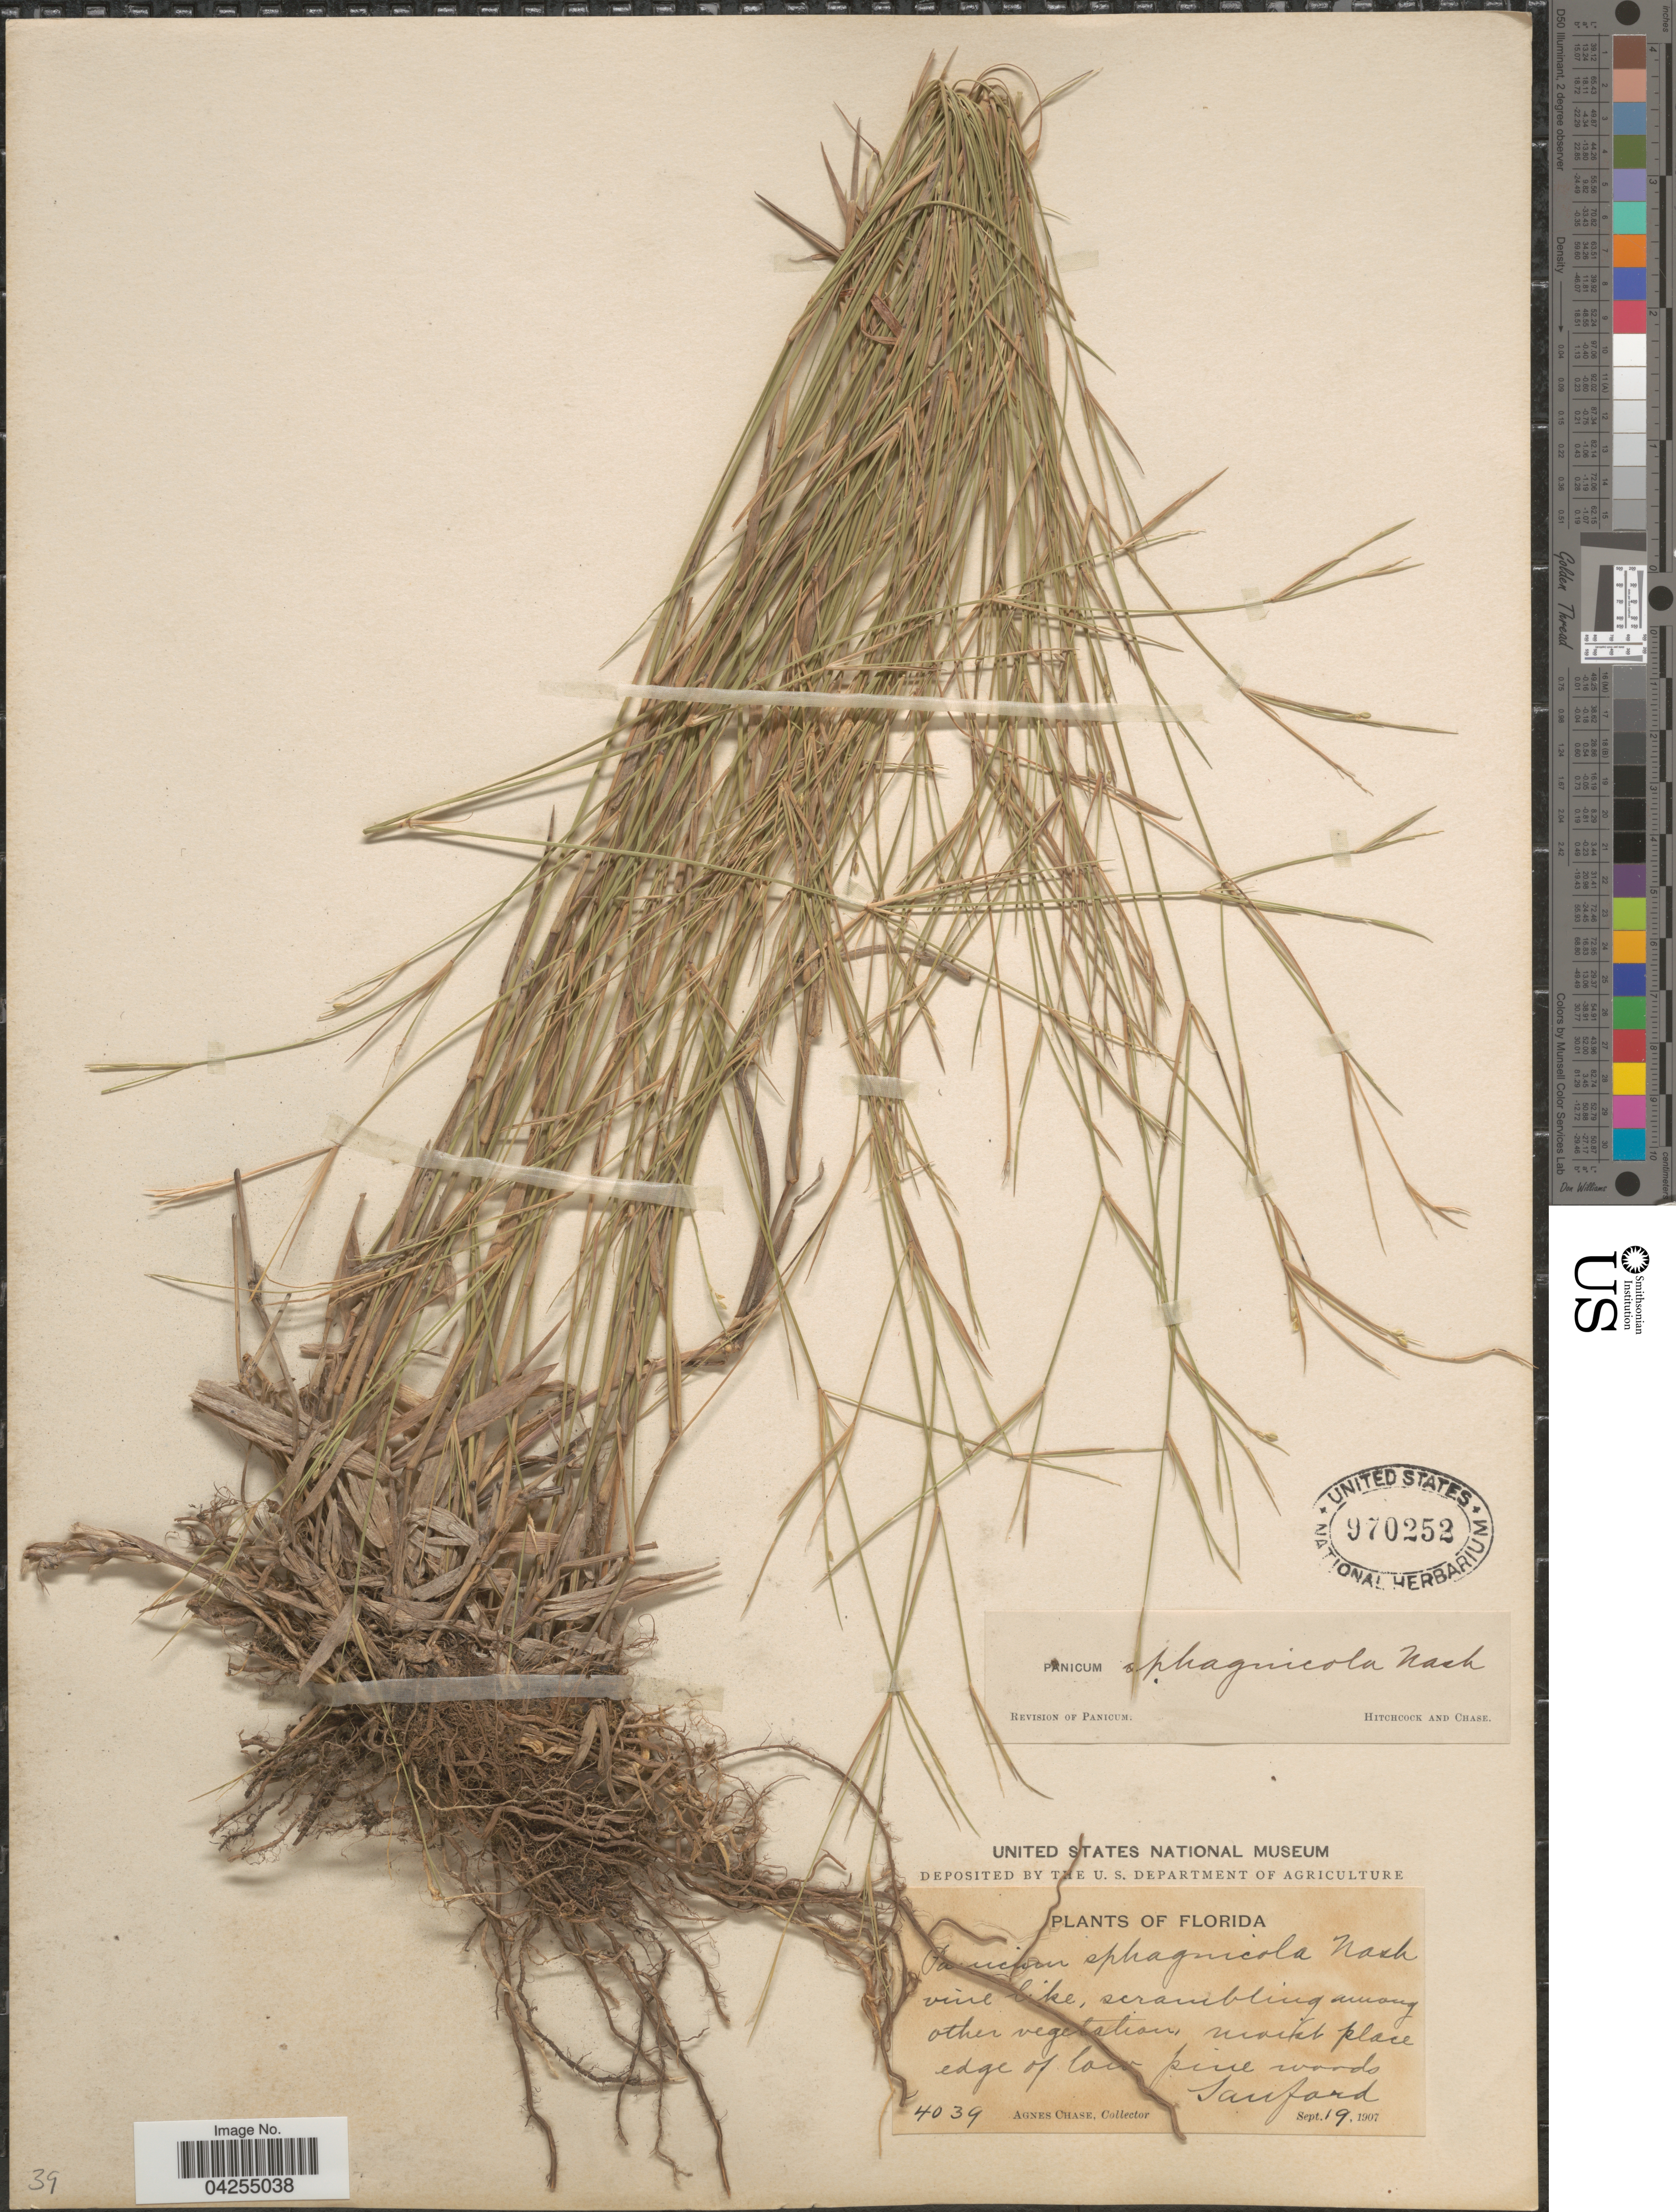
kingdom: Plantae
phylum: Tracheophyta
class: Liliopsida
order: Poales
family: Poaceae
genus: Dichanthelium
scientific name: Dichanthelium dichotomum var. dichotomum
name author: (L.) Gould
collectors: A. Chase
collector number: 4039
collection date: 1907-09-19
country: United States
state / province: Florida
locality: Moist place edge of low pine woods. Sanford.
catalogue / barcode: US 970252